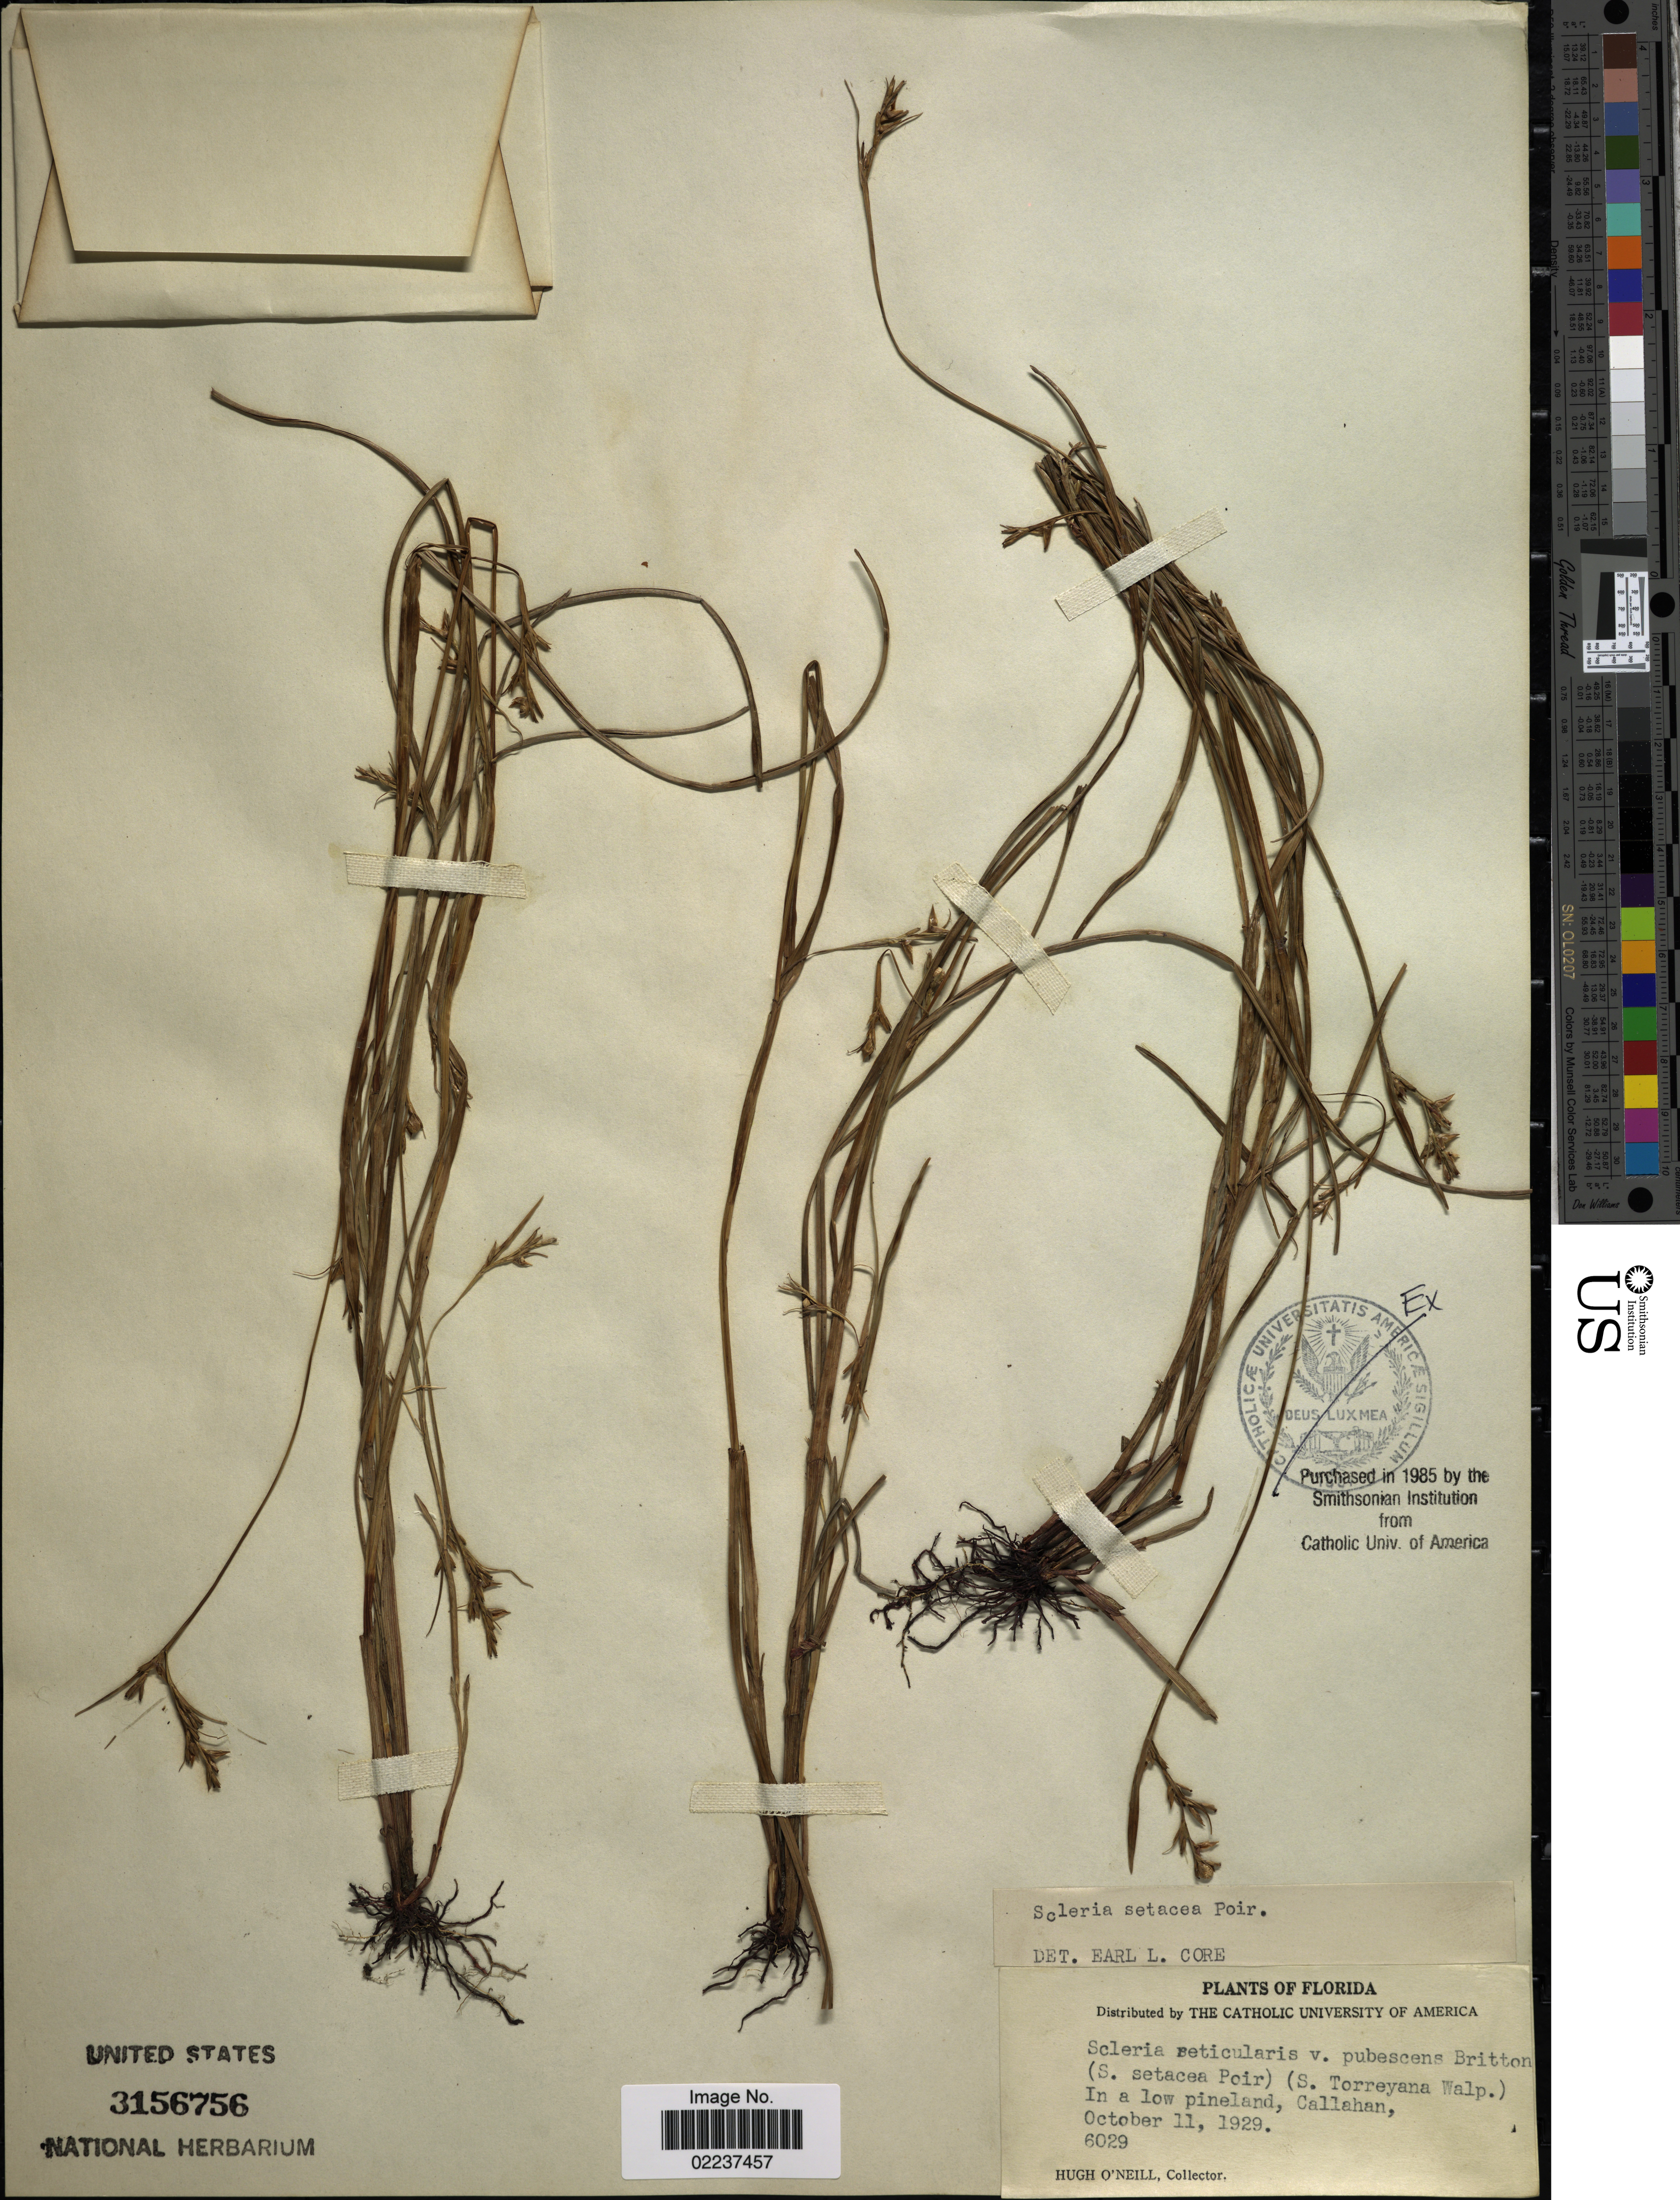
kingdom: Plantae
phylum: Tracheophyta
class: Liliopsida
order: Poales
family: Cyperaceae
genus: Scleria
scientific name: Scleria muehlenbergii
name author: Steud.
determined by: Strong, Mark T., (BOT), Smithsonian Institution - National Museum of Natural History (UNITED STATES)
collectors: H. O'Neill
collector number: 6029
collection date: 1929-10-11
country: United States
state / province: Florida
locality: In a low pineland, Callahan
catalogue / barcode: US 3156756